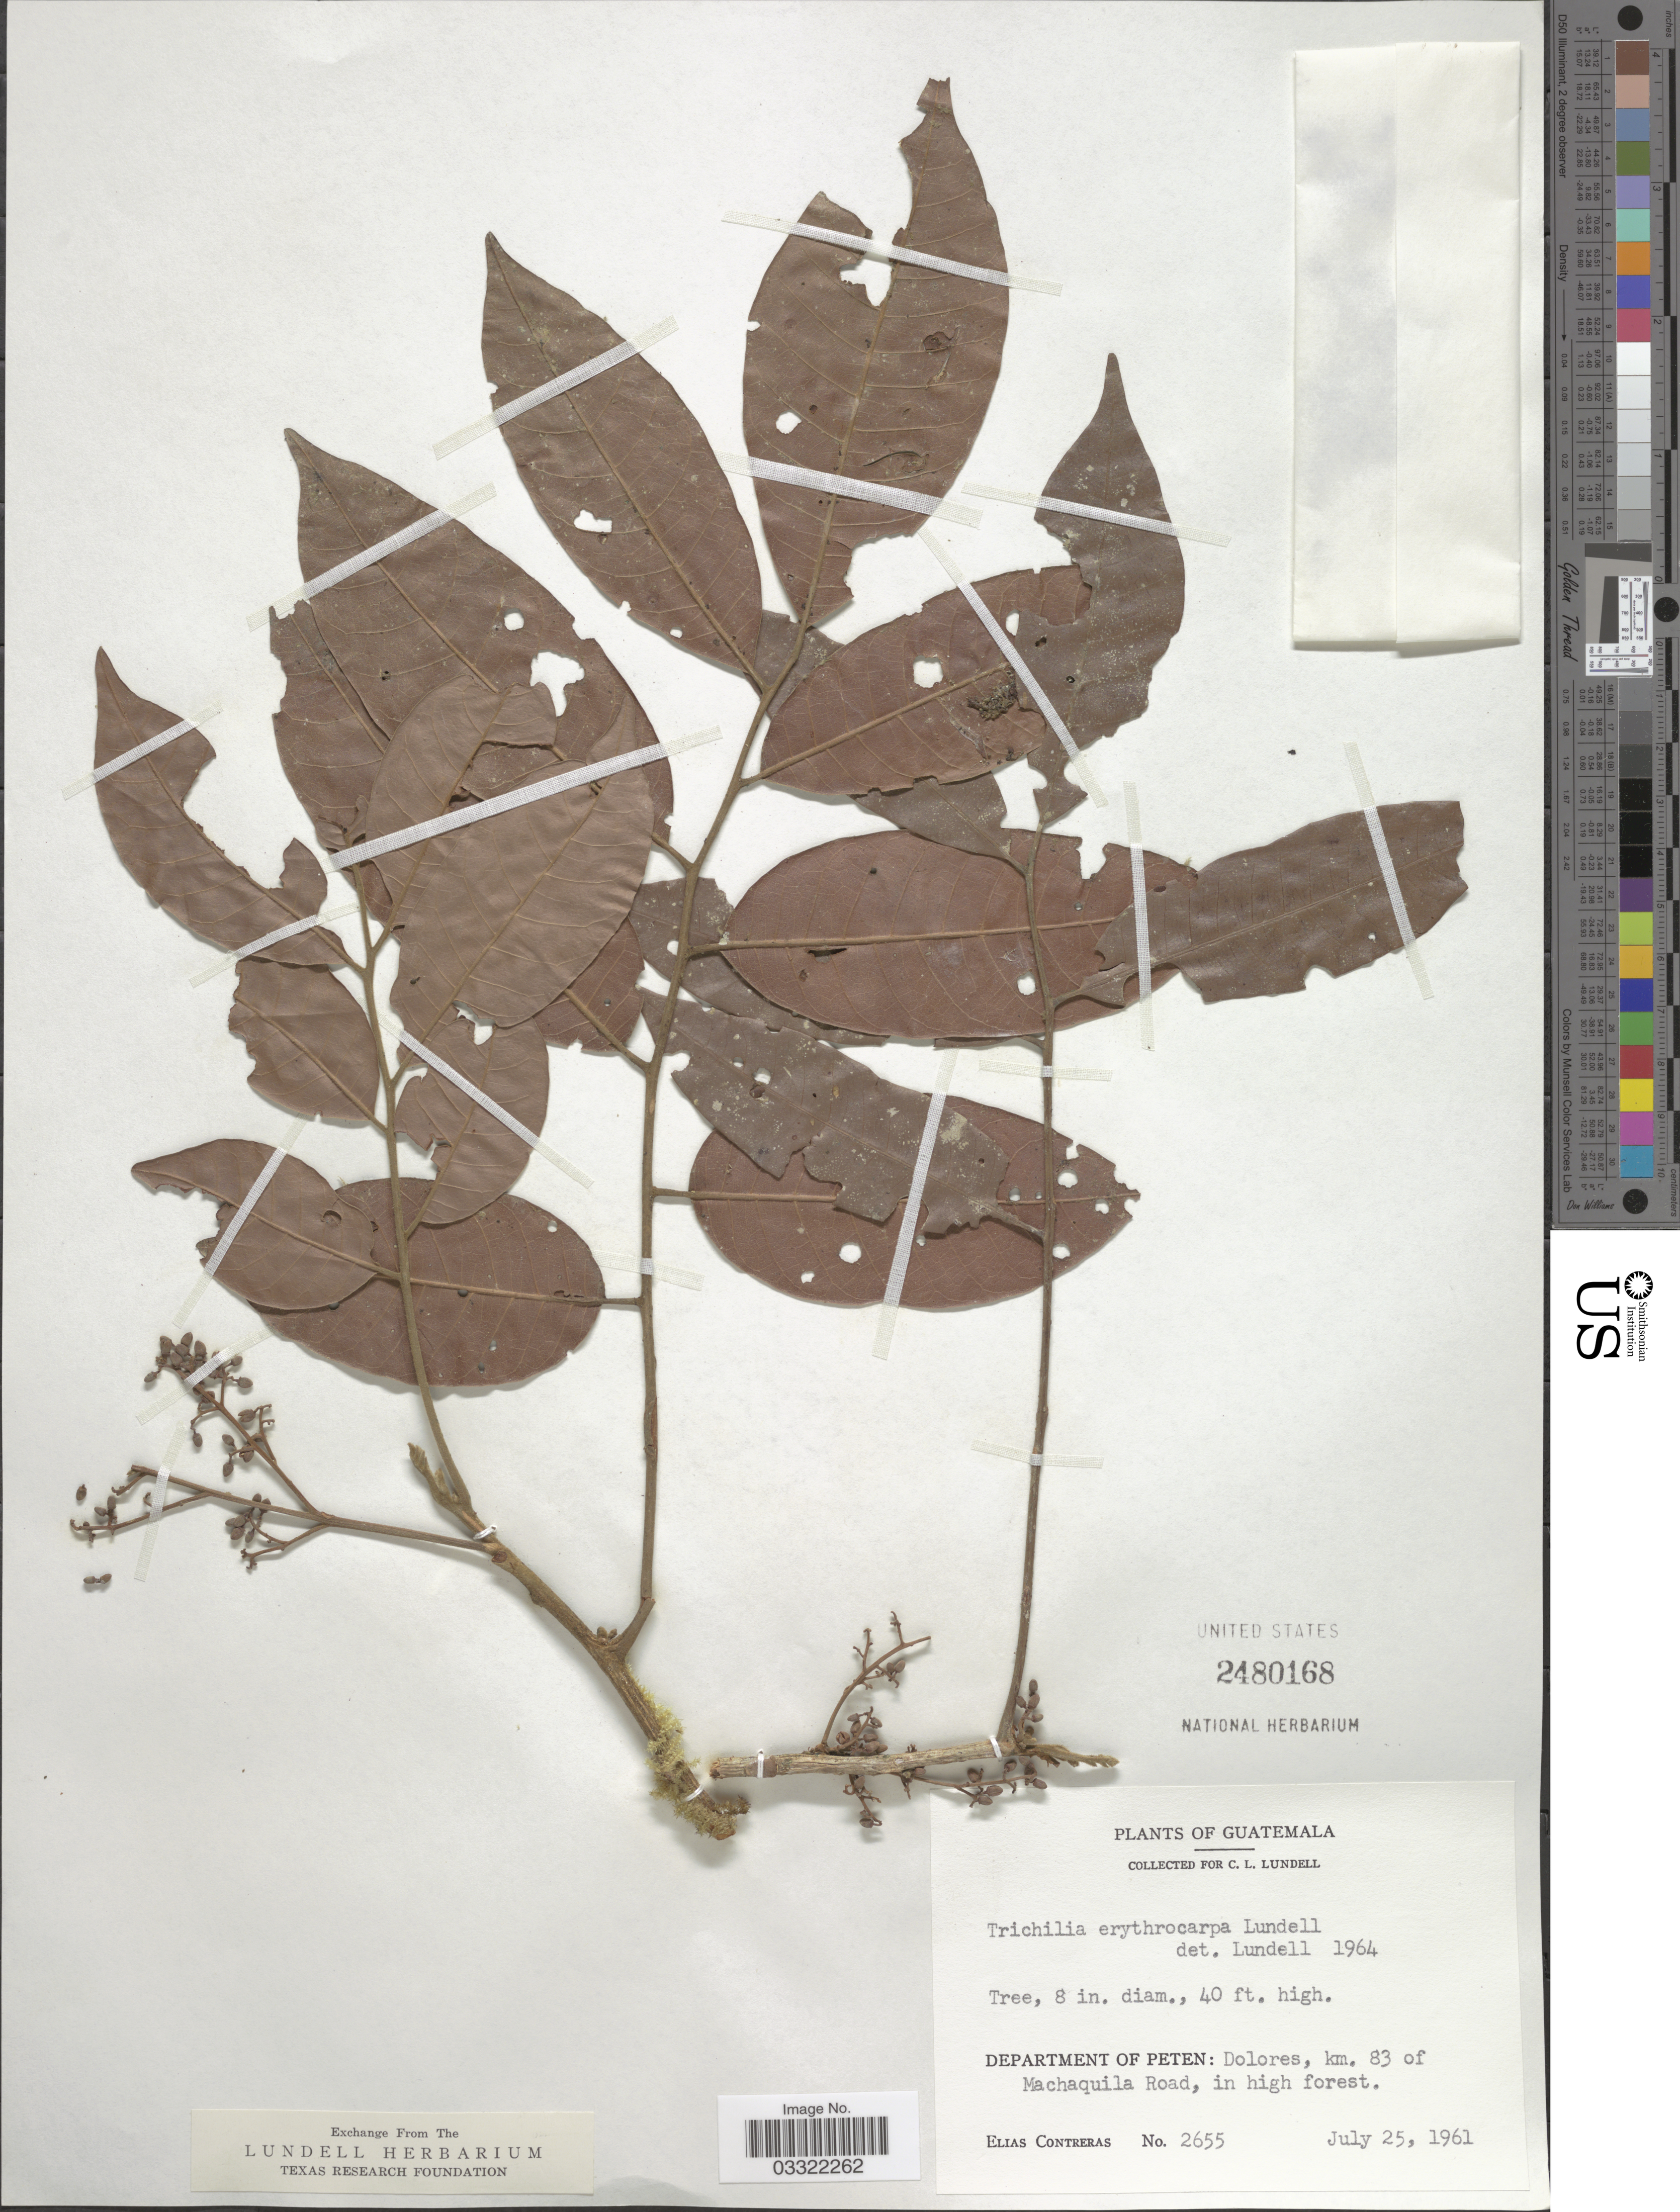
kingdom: Plantae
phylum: Tracheophyta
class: Magnoliopsida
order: Sapindales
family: Meliaceae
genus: Trichilia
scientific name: Trichilia erythrocarpa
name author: Lundell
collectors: E. Contreras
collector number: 2655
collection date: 1961-07-25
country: Guatemala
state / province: El Petén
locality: Department of Peten: Dolores, km. 83 of Machaquila Road, in high forest.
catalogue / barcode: US 2480168